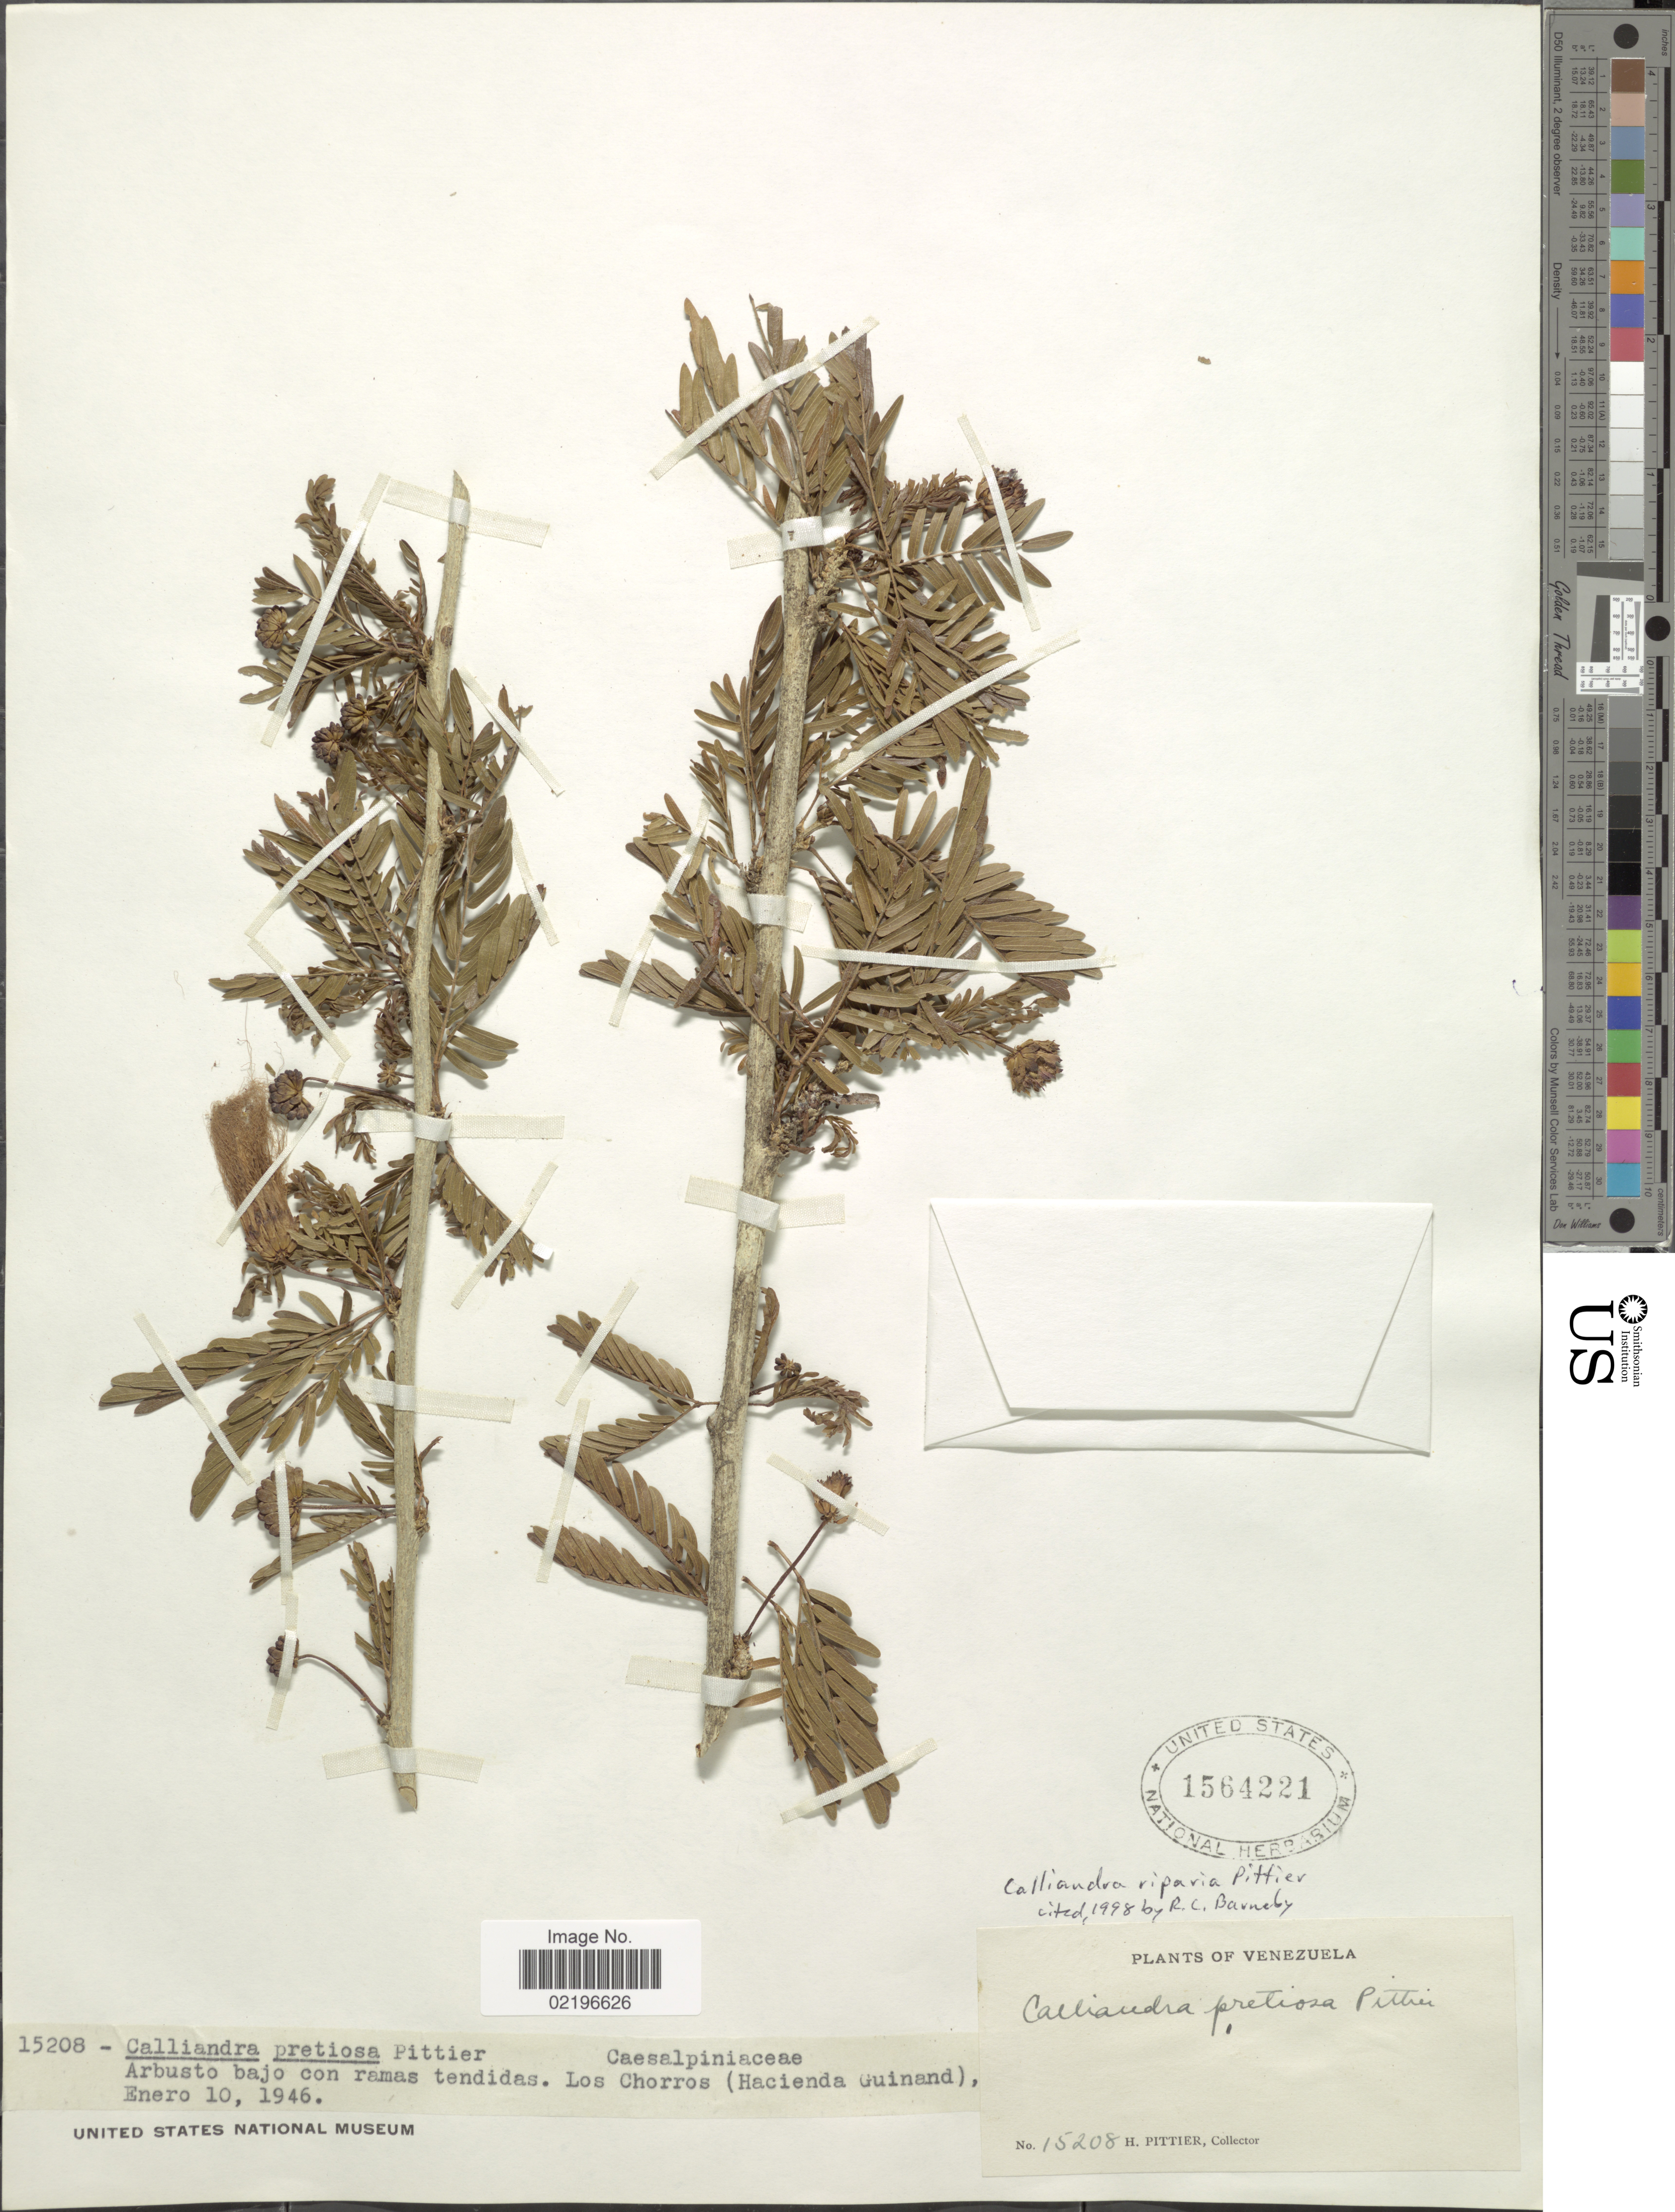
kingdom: Plantae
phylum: Tracheophyta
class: Magnoliopsida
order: Fabales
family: Fabaceae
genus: Calliandra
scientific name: Calliandra riparia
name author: Pittier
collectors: H. F. Pittier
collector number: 15208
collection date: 1946-01-10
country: Venezuela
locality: Los Chorros (Hacienda Guinand)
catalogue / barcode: US 1564221